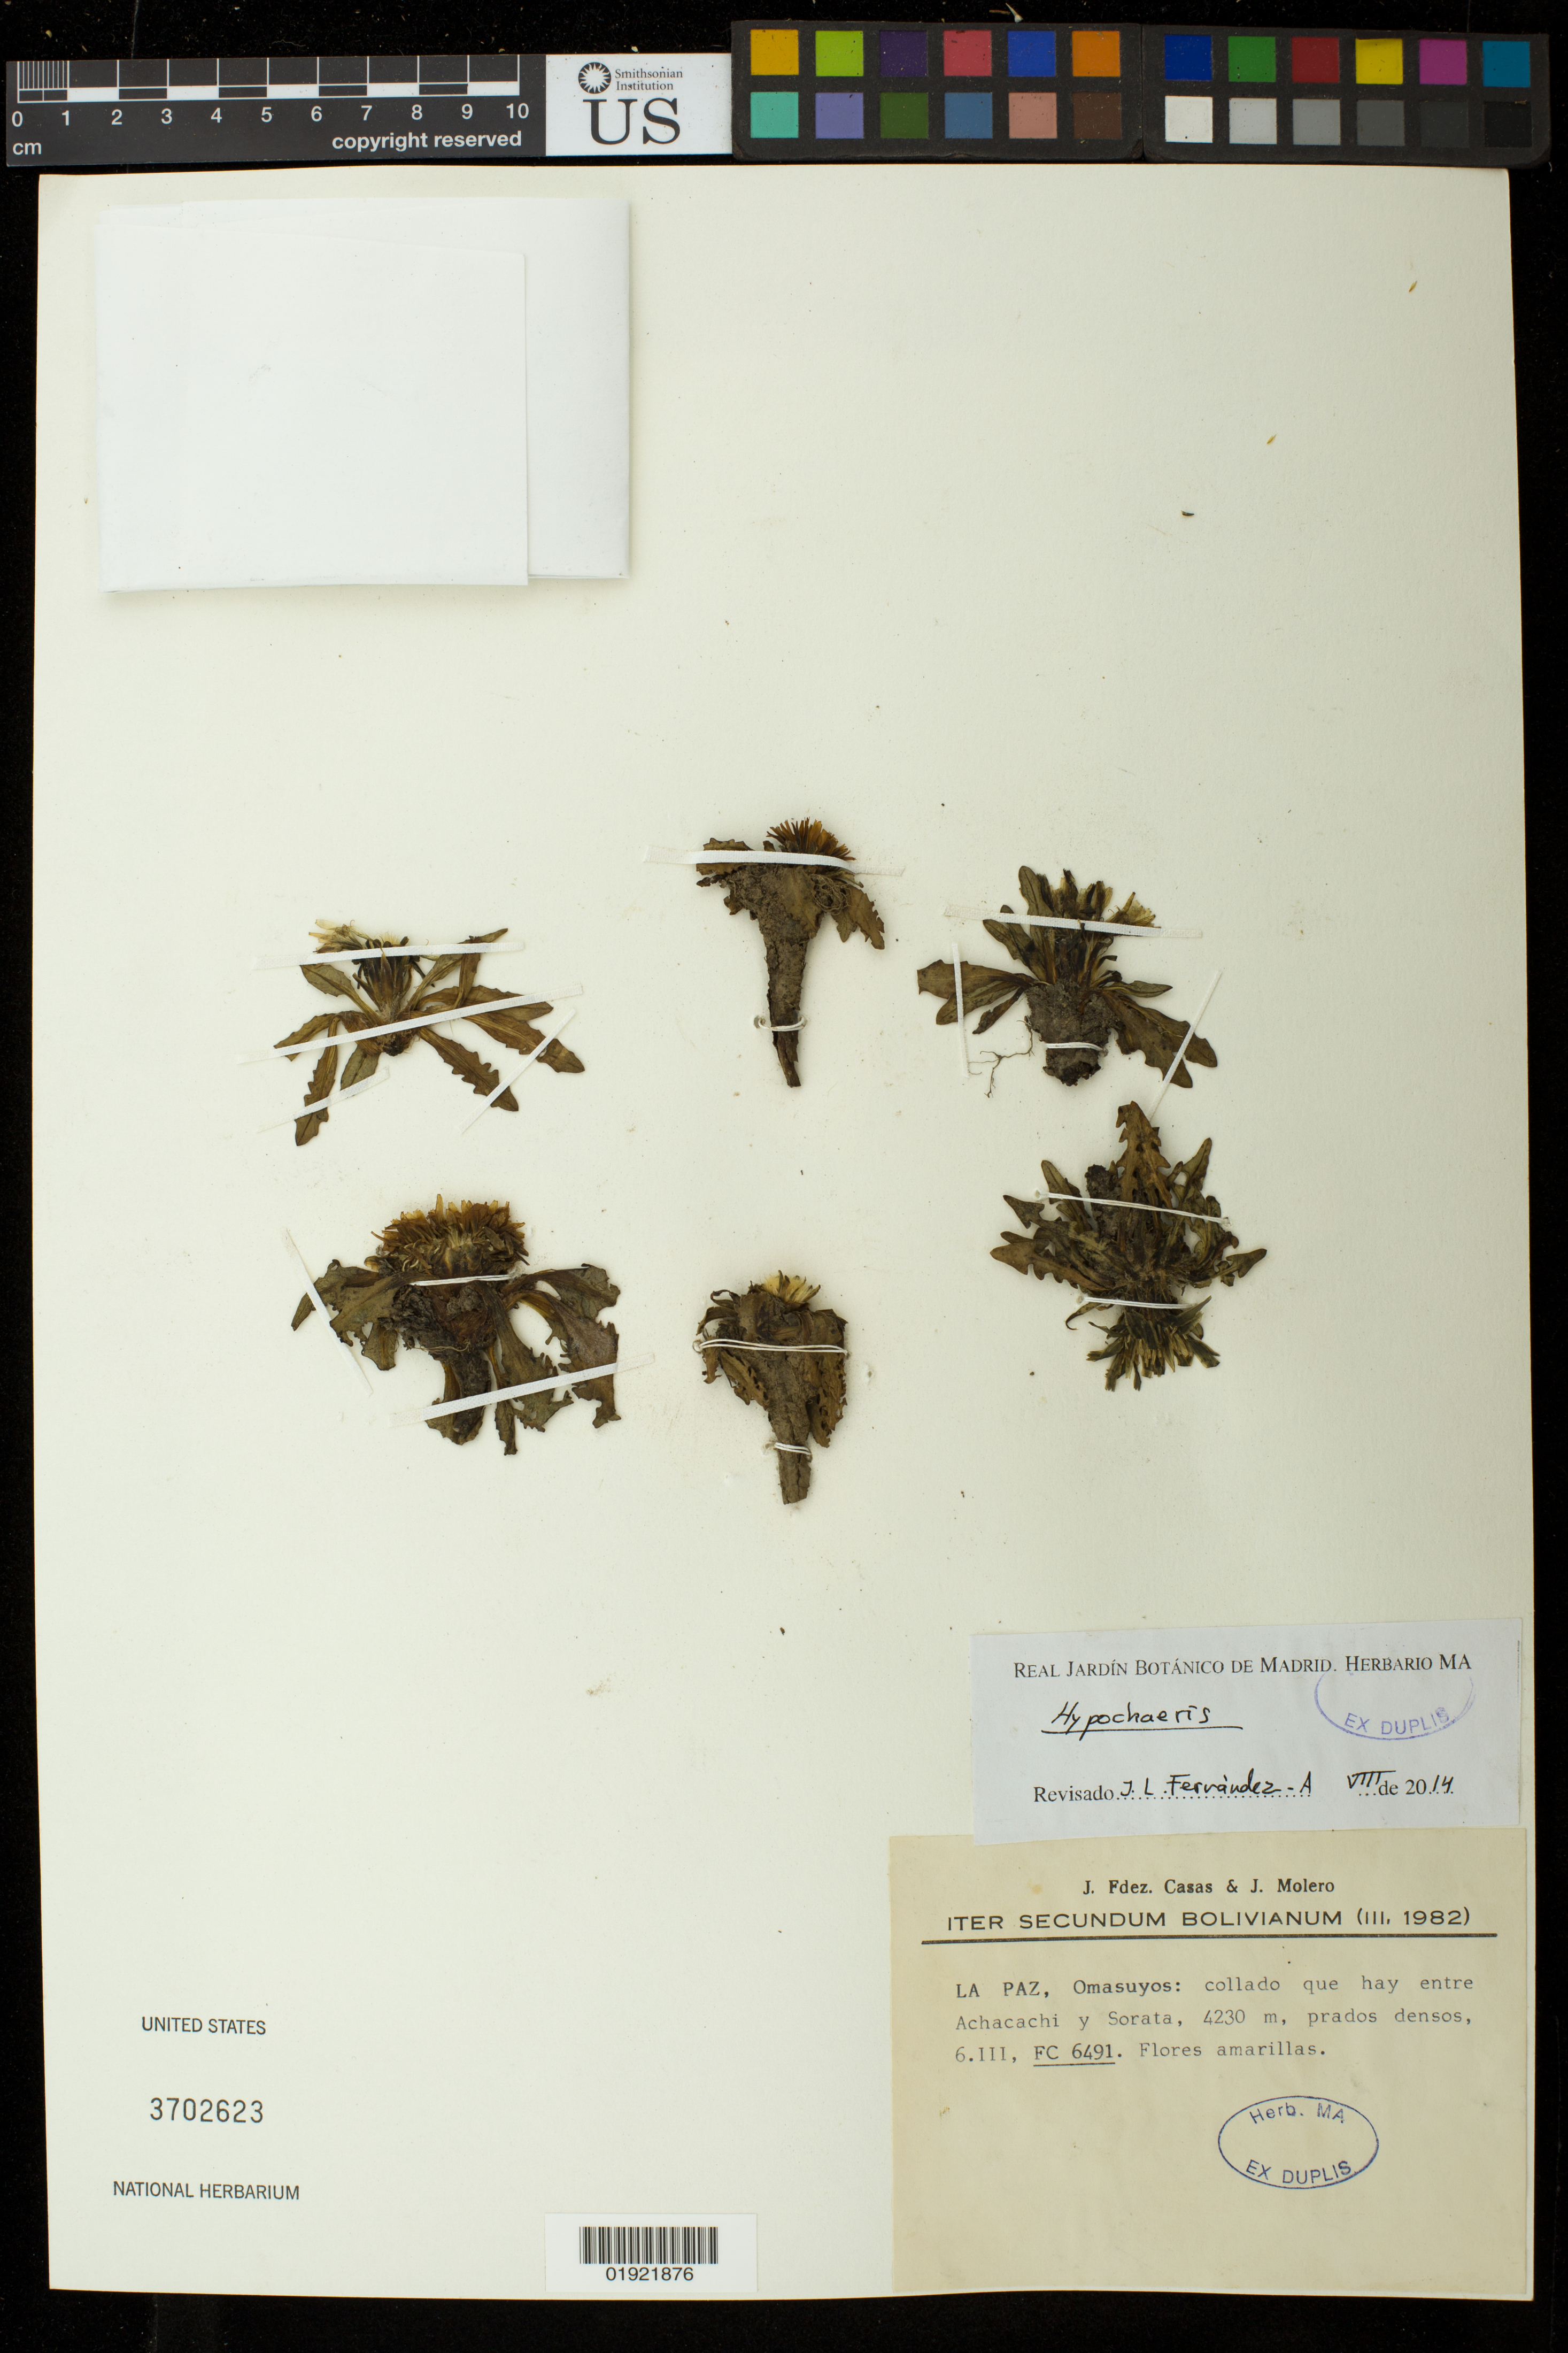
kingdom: Plantae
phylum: Tracheophyta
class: Magnoliopsida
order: Asterales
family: Asteraceae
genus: Hypochaeris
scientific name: Hypochaeris sp.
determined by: Fernández-Alonso, J. L.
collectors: F. J. Fernández Casas & J. Molero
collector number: FC 6491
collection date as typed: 6.III, 1982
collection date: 1982-03-06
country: Bolivia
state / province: La Paz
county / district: Omasuyos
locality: collado que hay entre Achacachi y Sorata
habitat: prados densos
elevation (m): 4230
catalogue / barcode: US 3702623